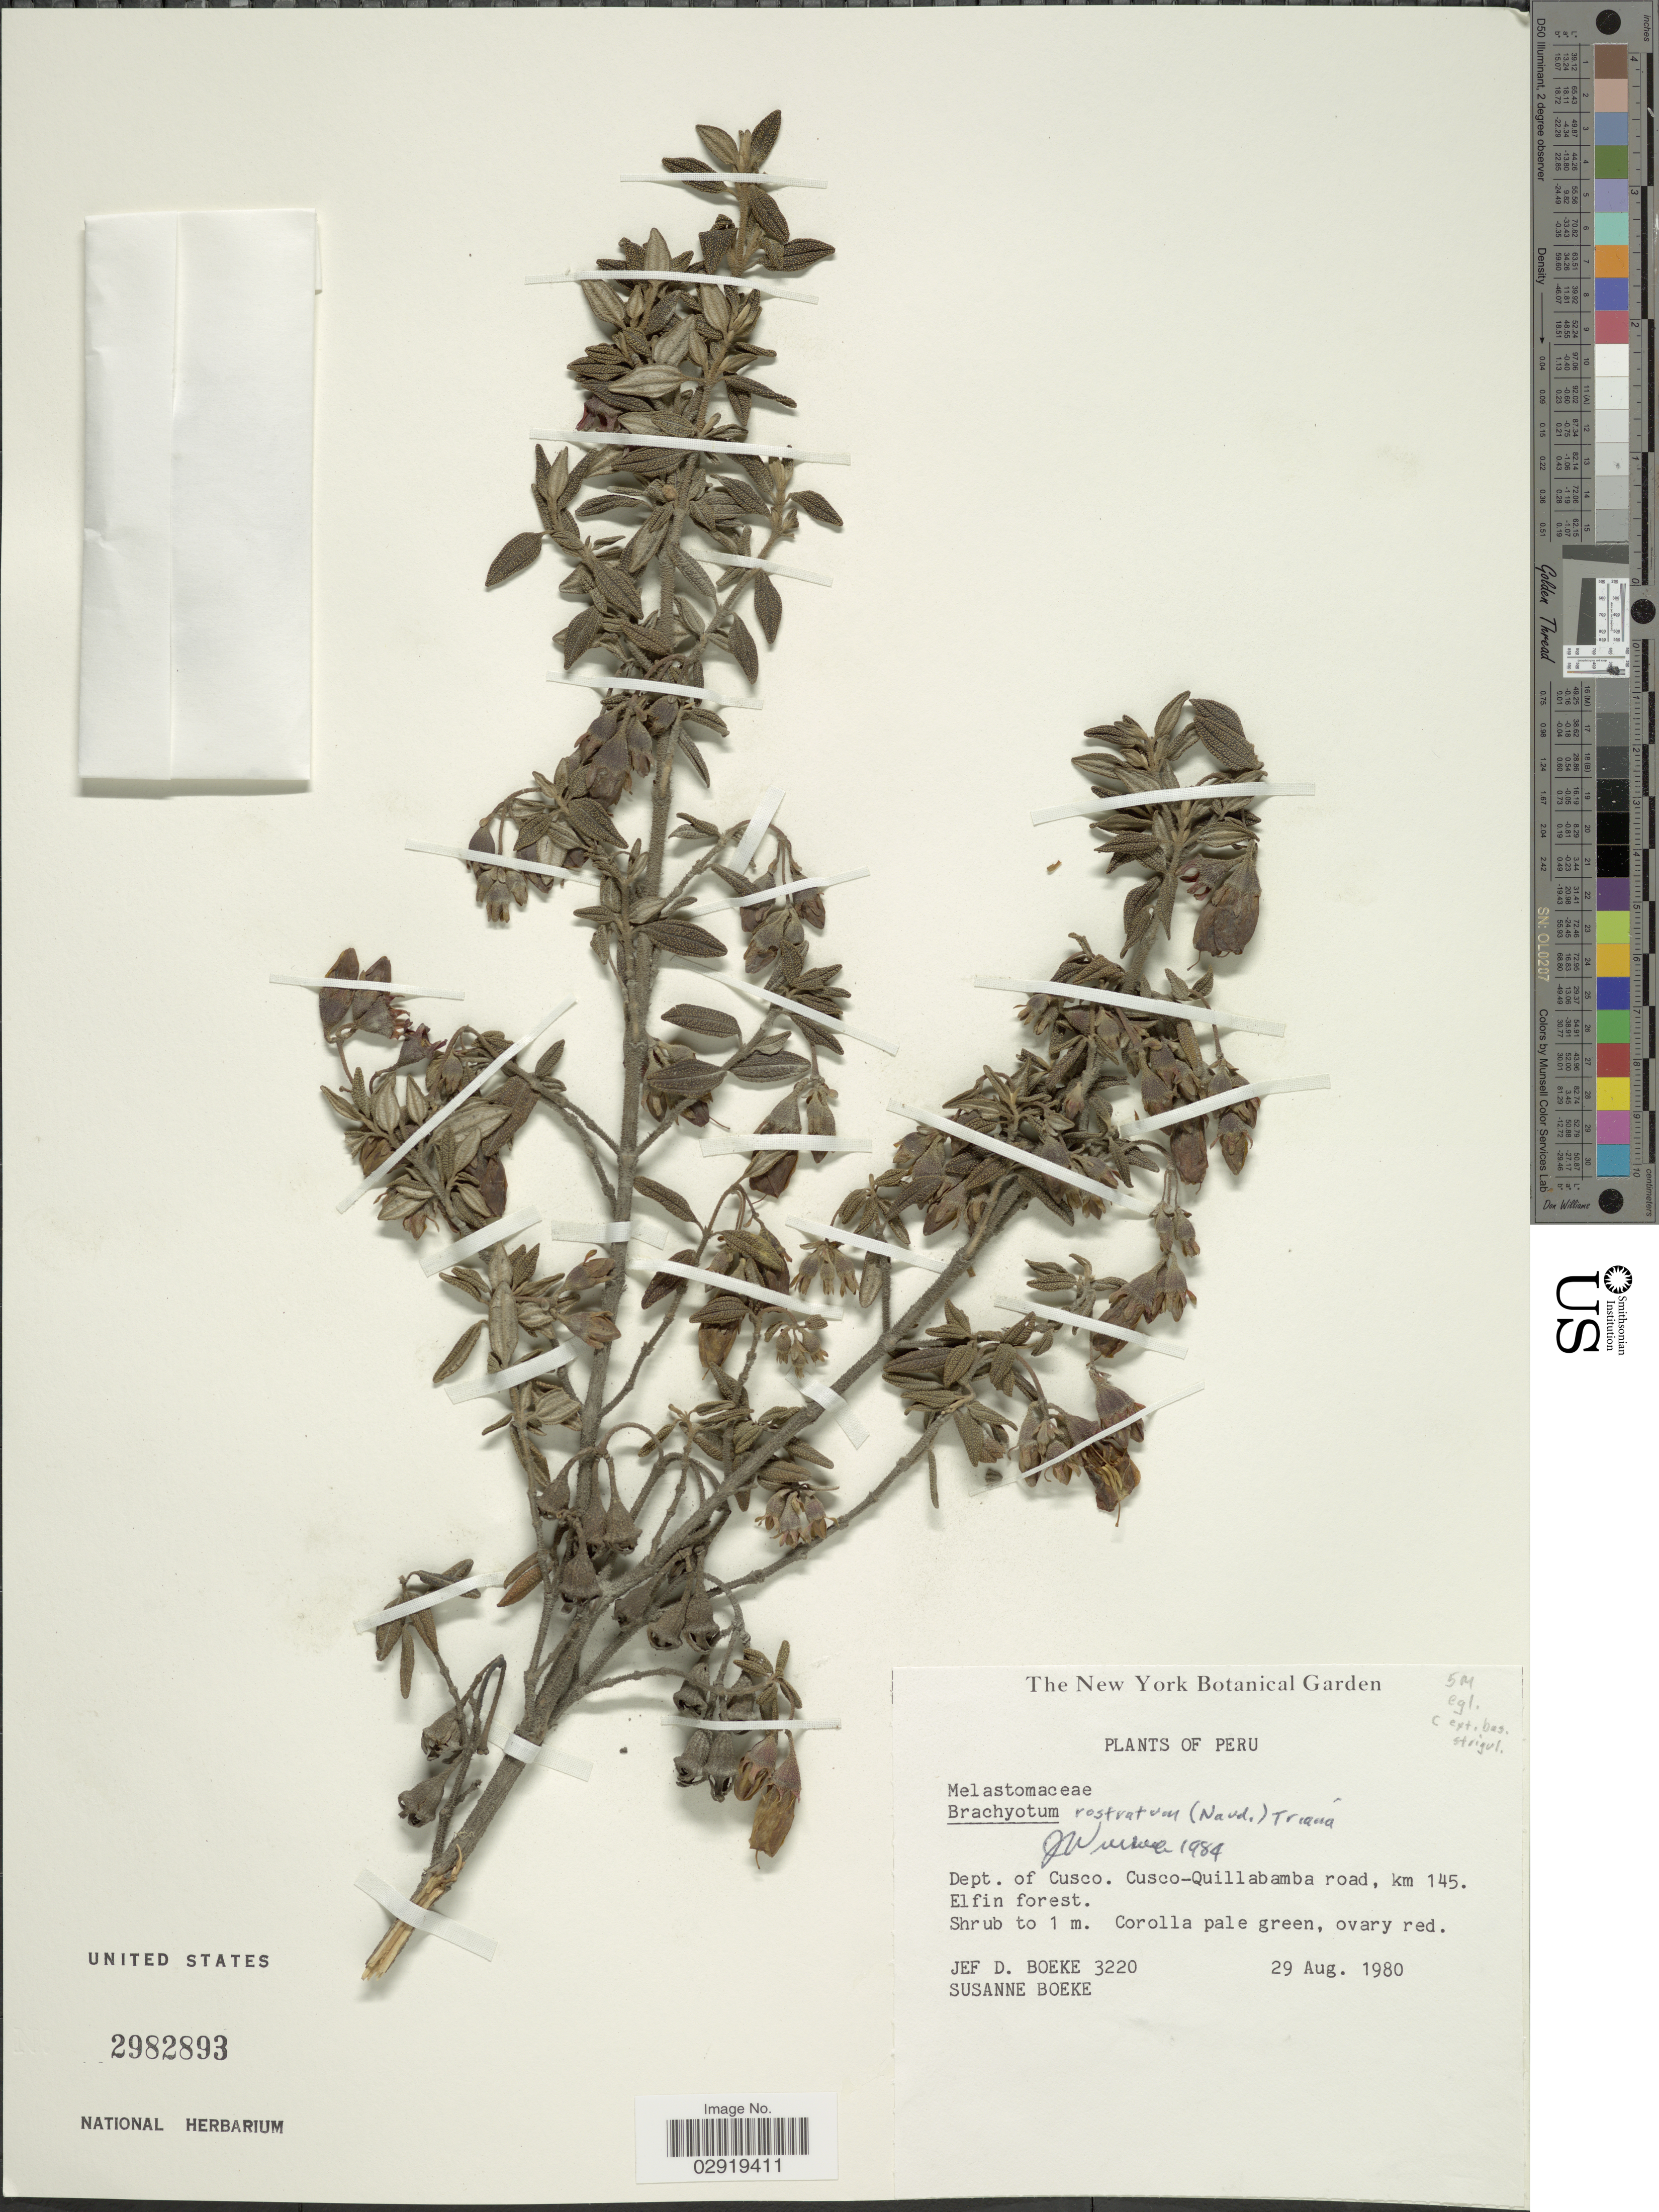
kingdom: Plantae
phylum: Tracheophyta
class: Magnoliopsida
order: Myrtales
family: Melastomataceae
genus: Brachyotum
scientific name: Brachyotum rostratum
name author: (Naudin) Triana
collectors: J. Boeke & S. Boeke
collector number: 3220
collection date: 1980-08-29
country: Peru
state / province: Cusco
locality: Cusco-Quillabamba road, km 145.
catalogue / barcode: US 2982893